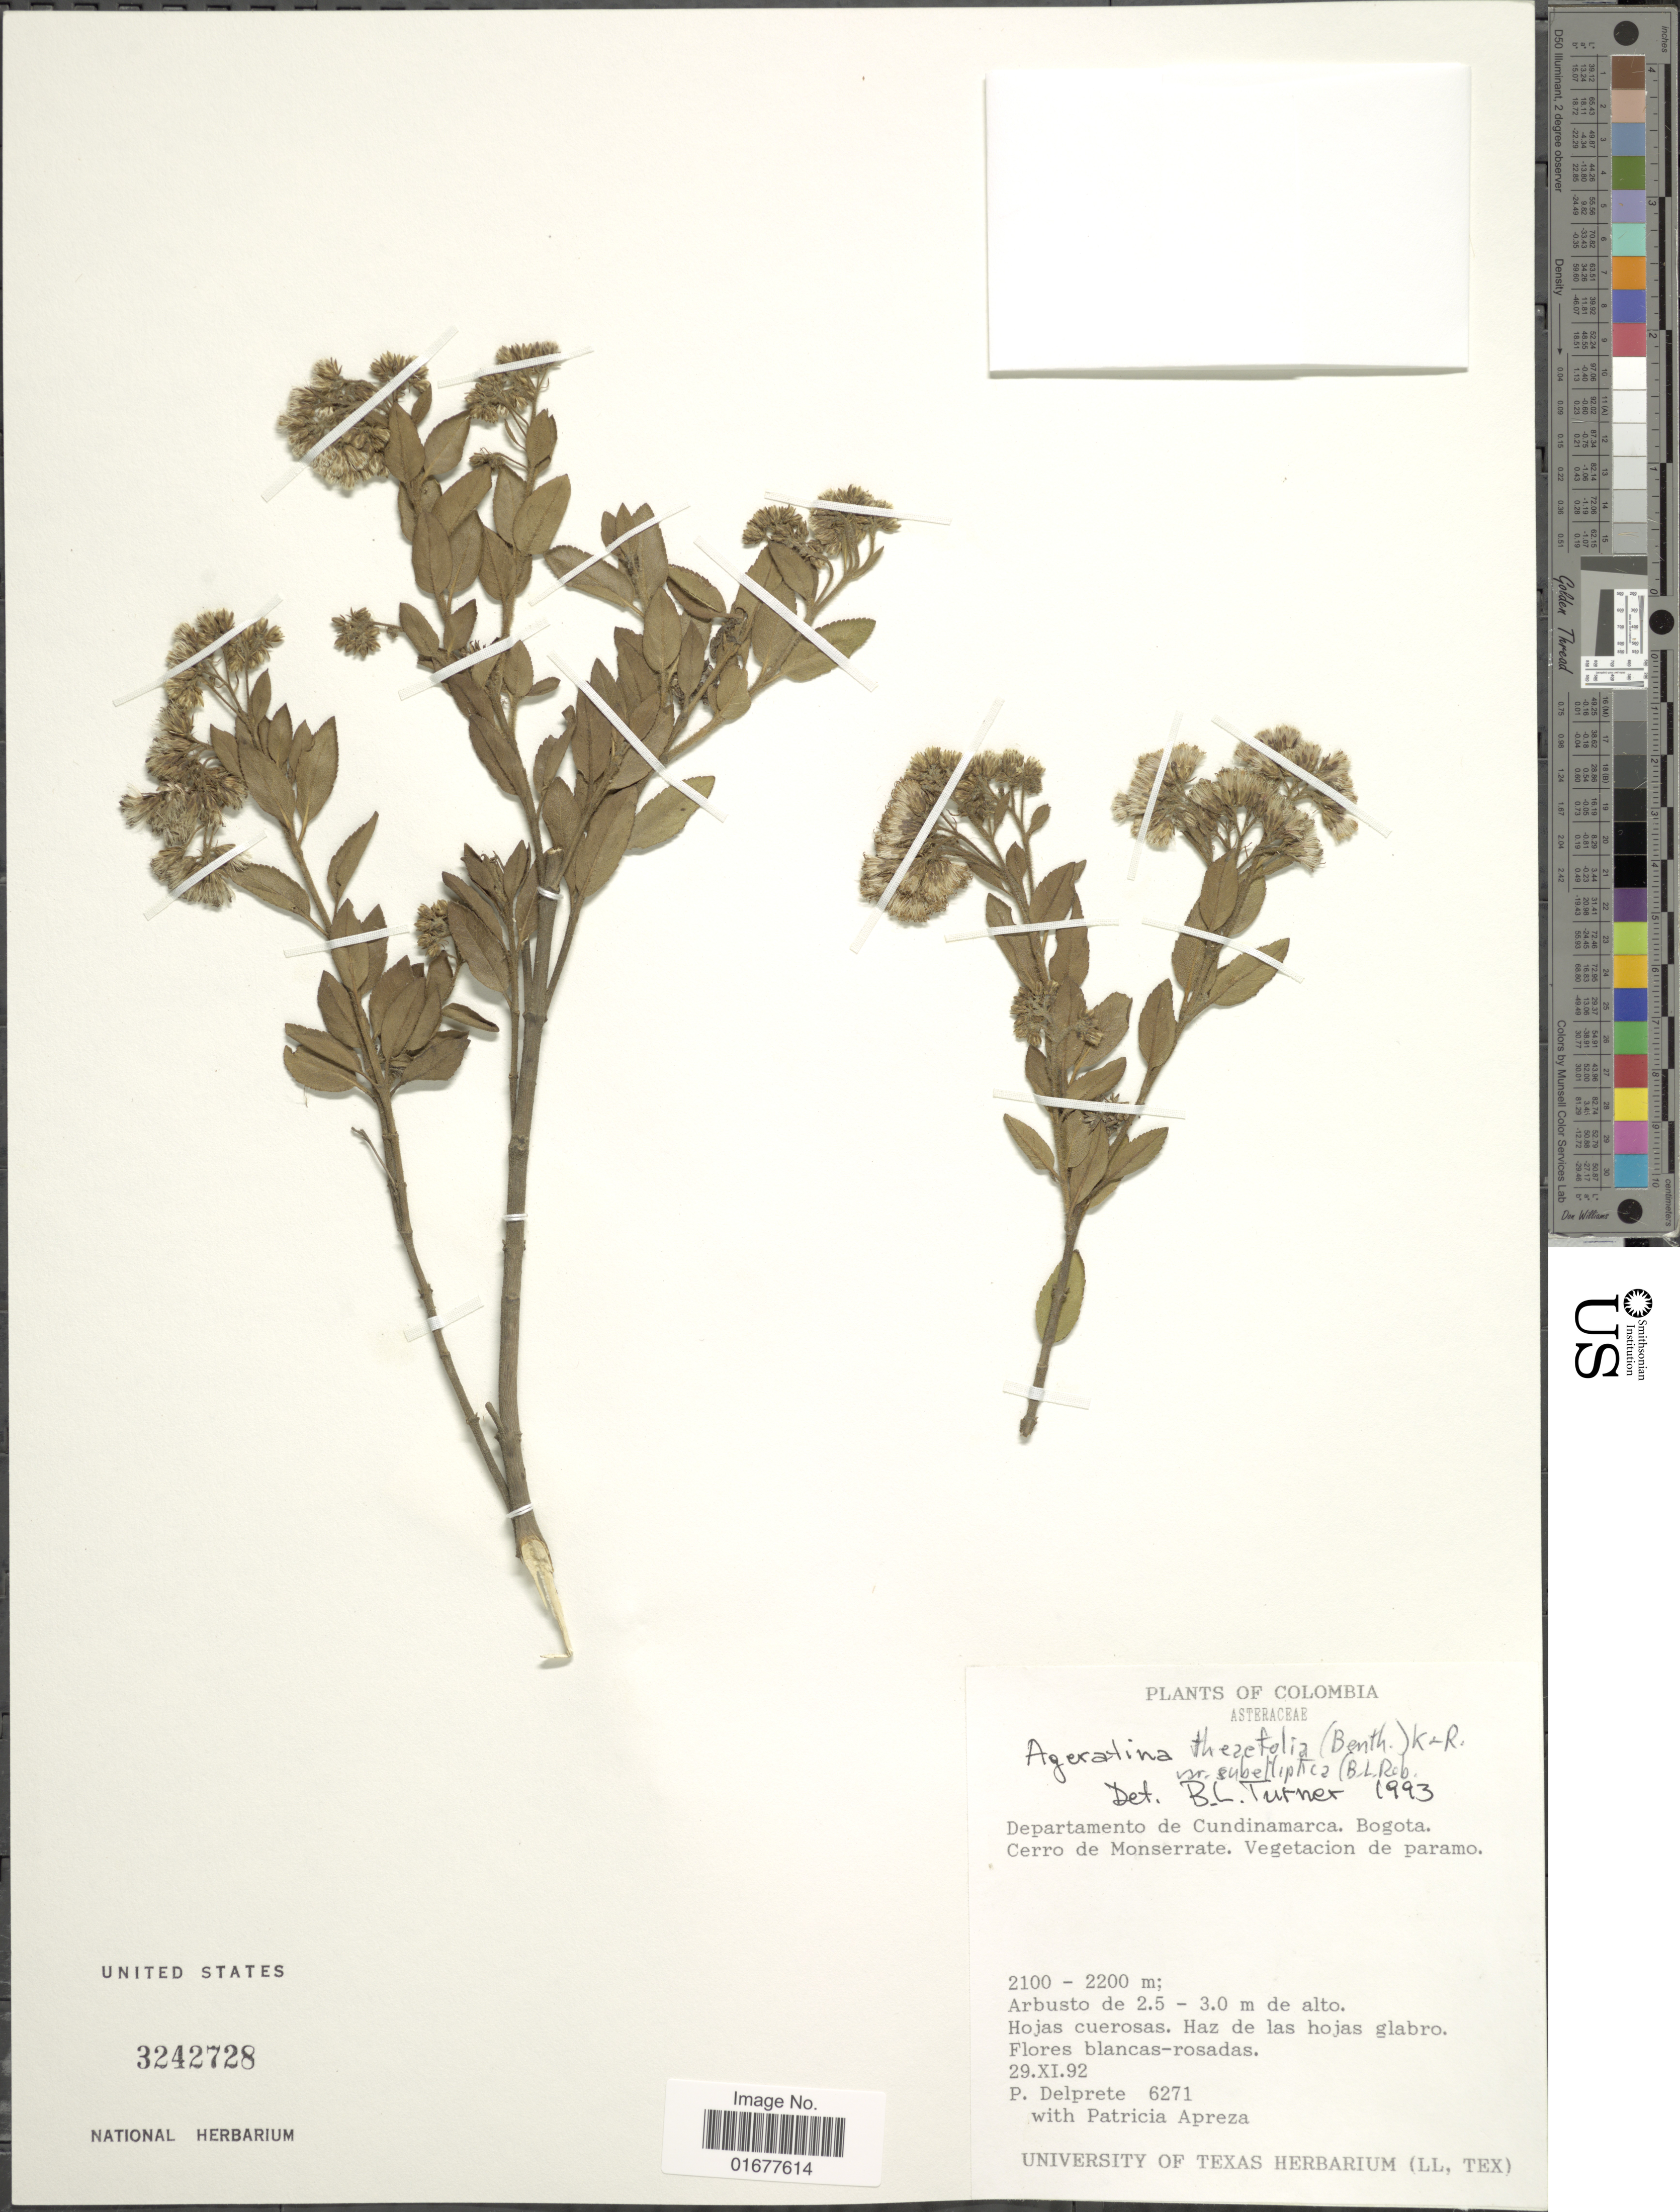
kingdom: Plantae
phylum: Tracheophyta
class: Magnoliopsida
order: Asterales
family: Asteraceae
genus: Ageratina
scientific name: Ageratina theaefolia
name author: (Benth.) R.M. King & H. Rob.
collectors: P. G. Delprete & P. Apreza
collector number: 6271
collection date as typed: Transcribed d/m/y: 29/11/92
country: Colombia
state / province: Cundinamarca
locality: Departamento de Cundinamarca, Bogota, Cerro de Monserrate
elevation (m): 2100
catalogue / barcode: US 3242728